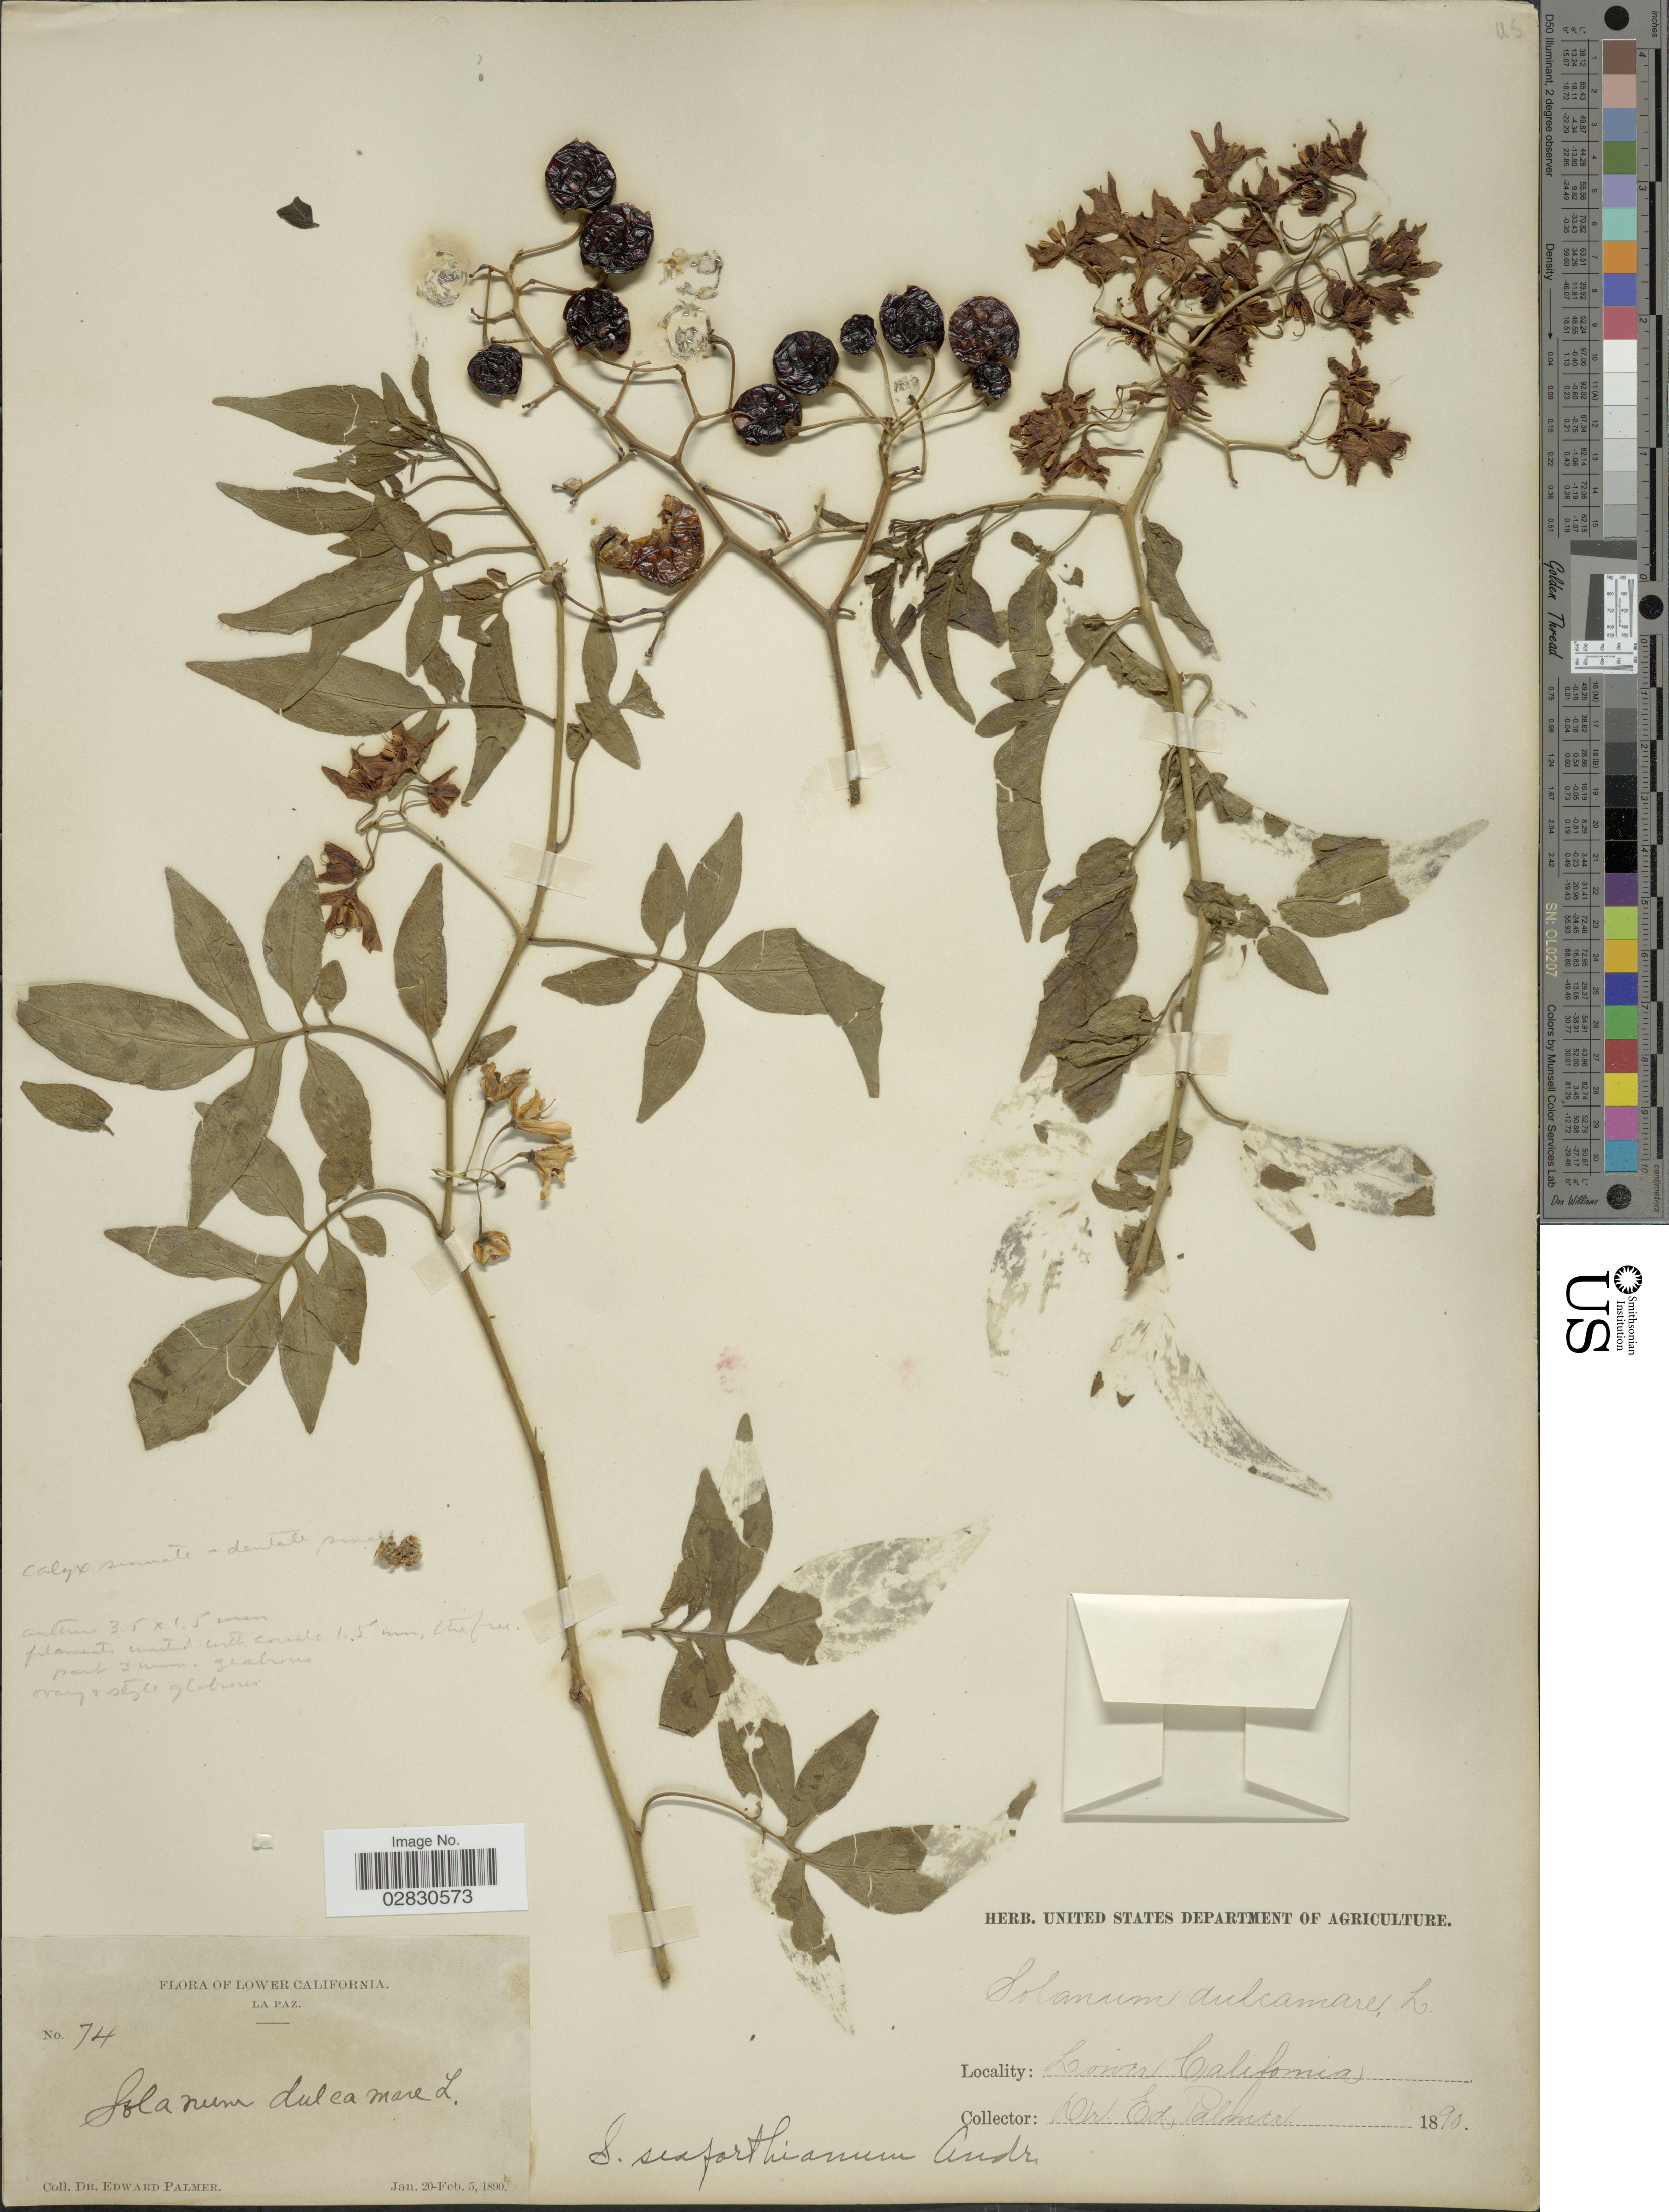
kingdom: Plantae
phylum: Tracheophyta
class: Magnoliopsida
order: Solanales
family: Solanaceae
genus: Solanum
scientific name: Solanum seaforthianum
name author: Andrews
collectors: E. Palmer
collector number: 74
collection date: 1890-01-20/1890-02-05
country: Mexico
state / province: Baja California Sur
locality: Lower California. La Paz.